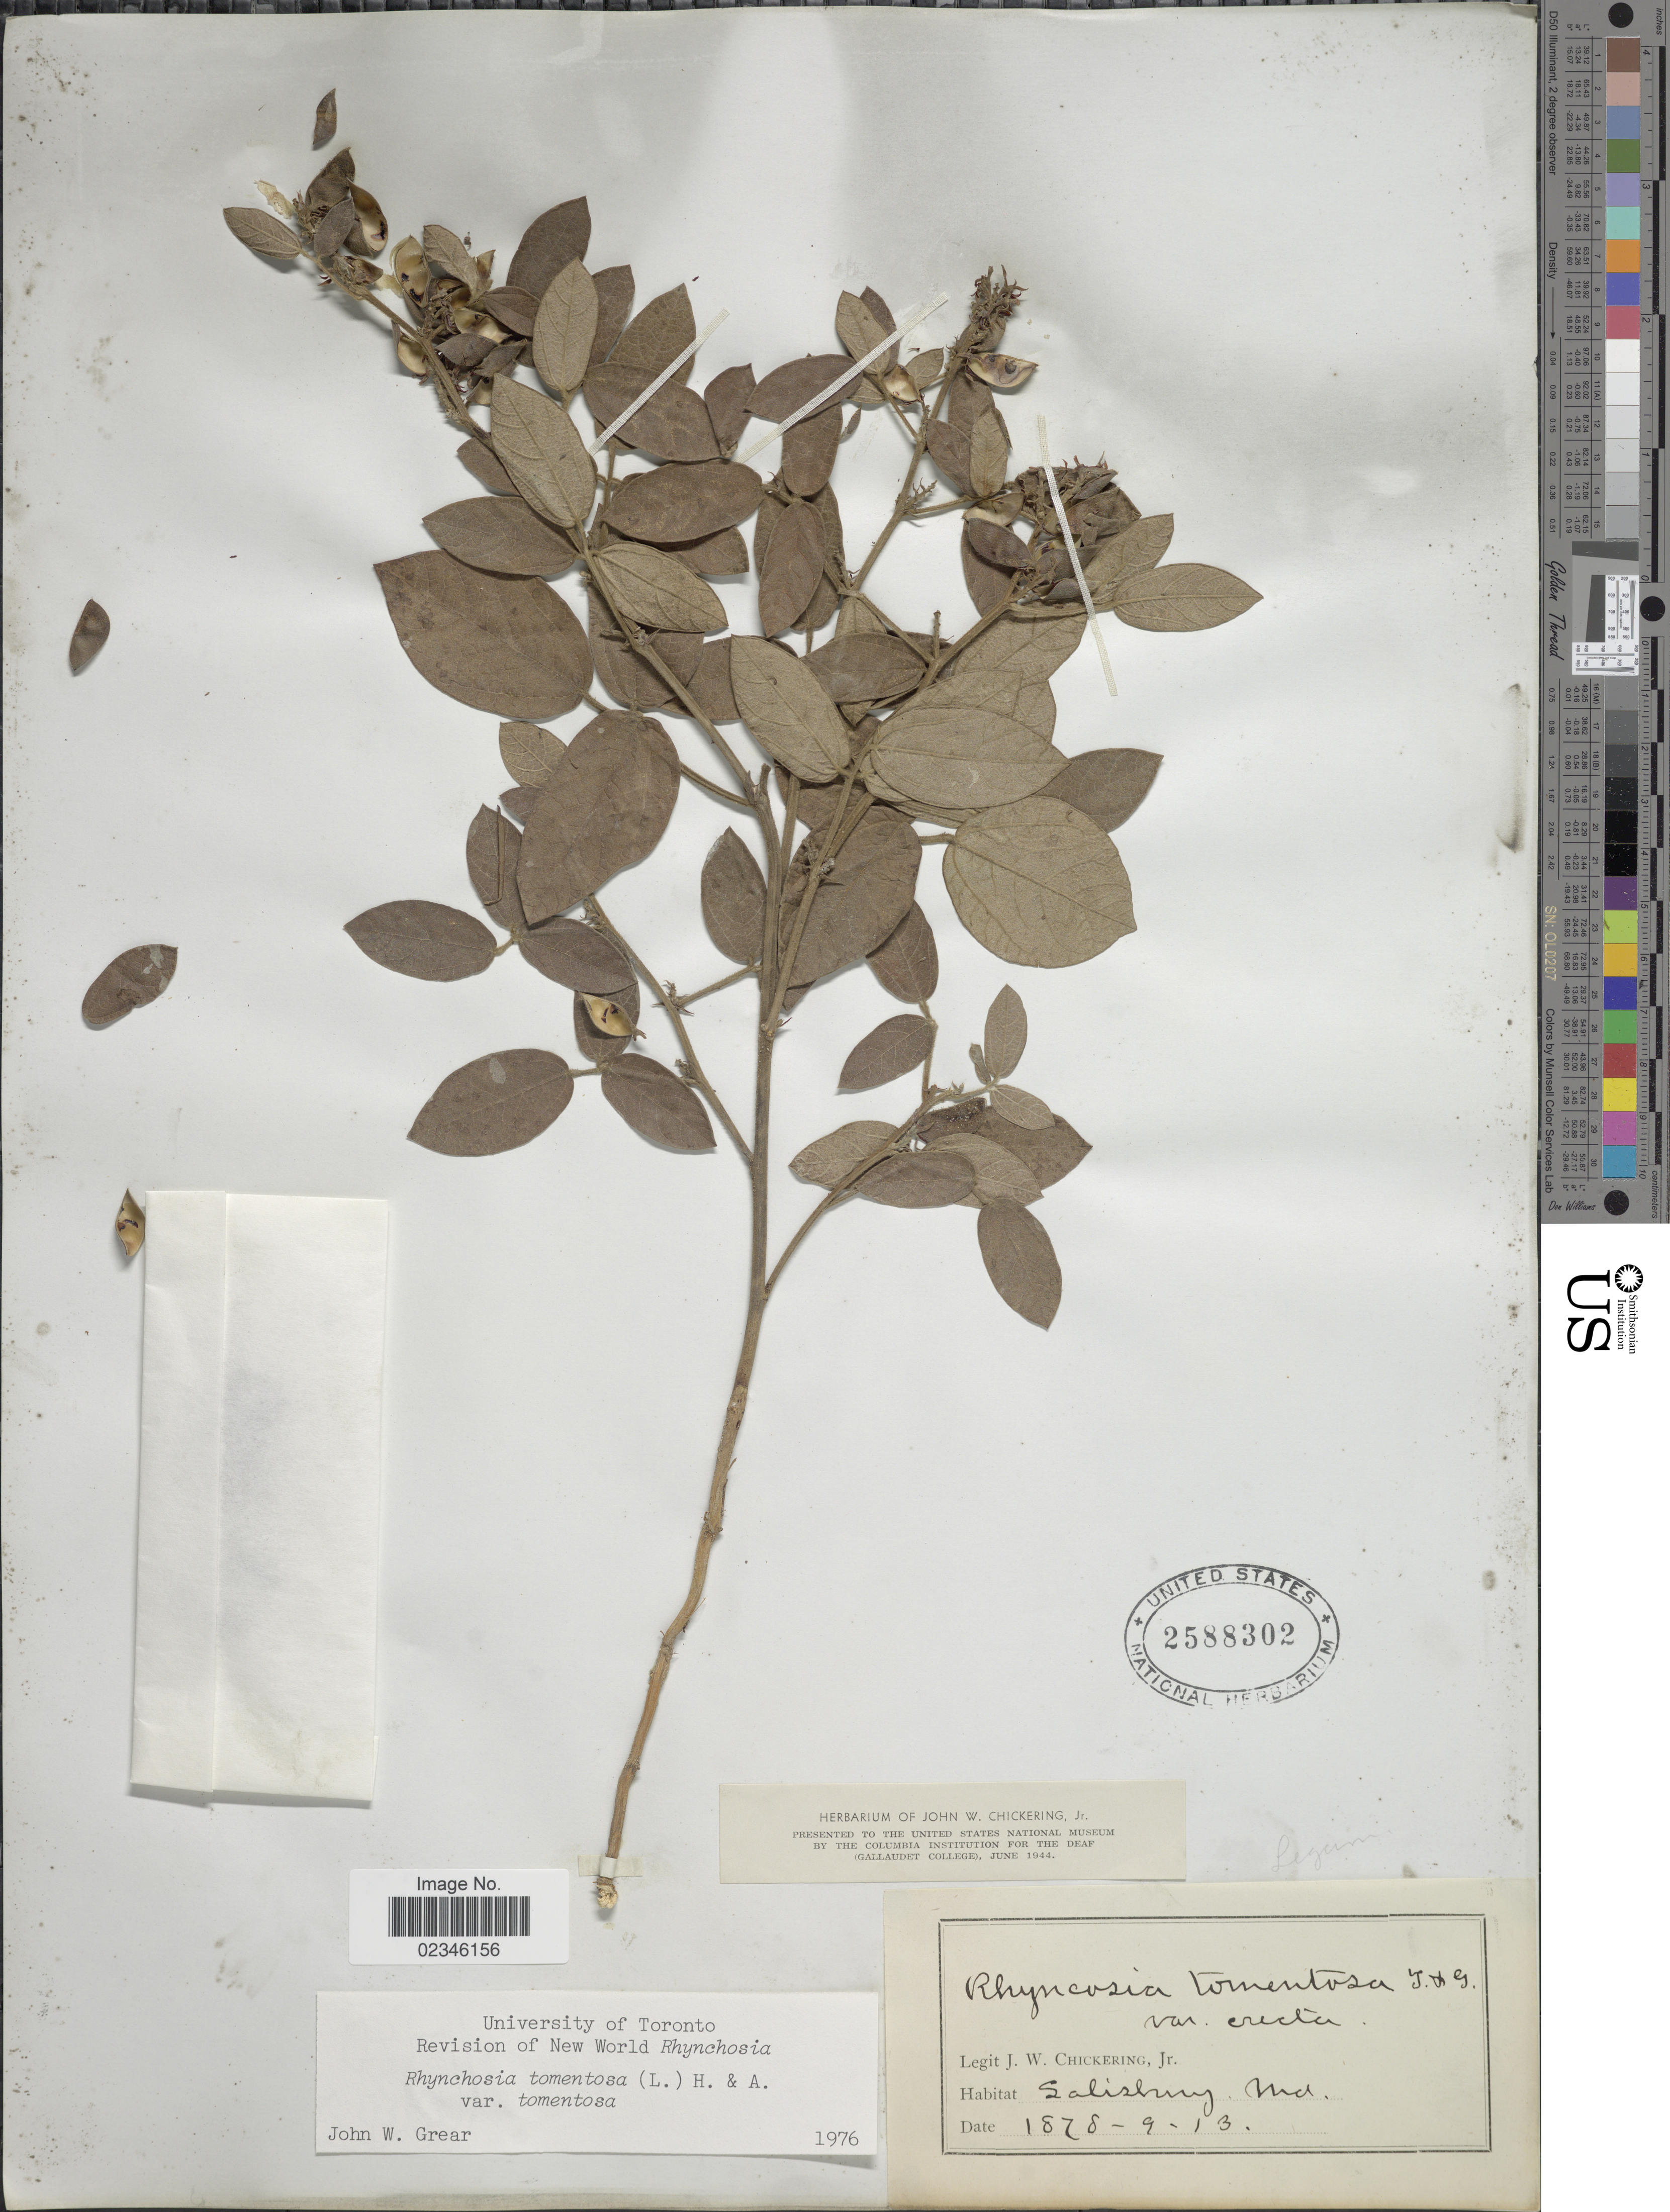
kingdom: Plantae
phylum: Tracheophyta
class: Magnoliopsida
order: Fabales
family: Fabaceae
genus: Rhynchosia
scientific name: Rhynchosia tomentosa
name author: (L.) Hook. & Arn.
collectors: J. W. Chickering Jr.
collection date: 1878-09-13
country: United States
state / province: Maryland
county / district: Wicomico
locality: Salisbury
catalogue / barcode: US 2588302